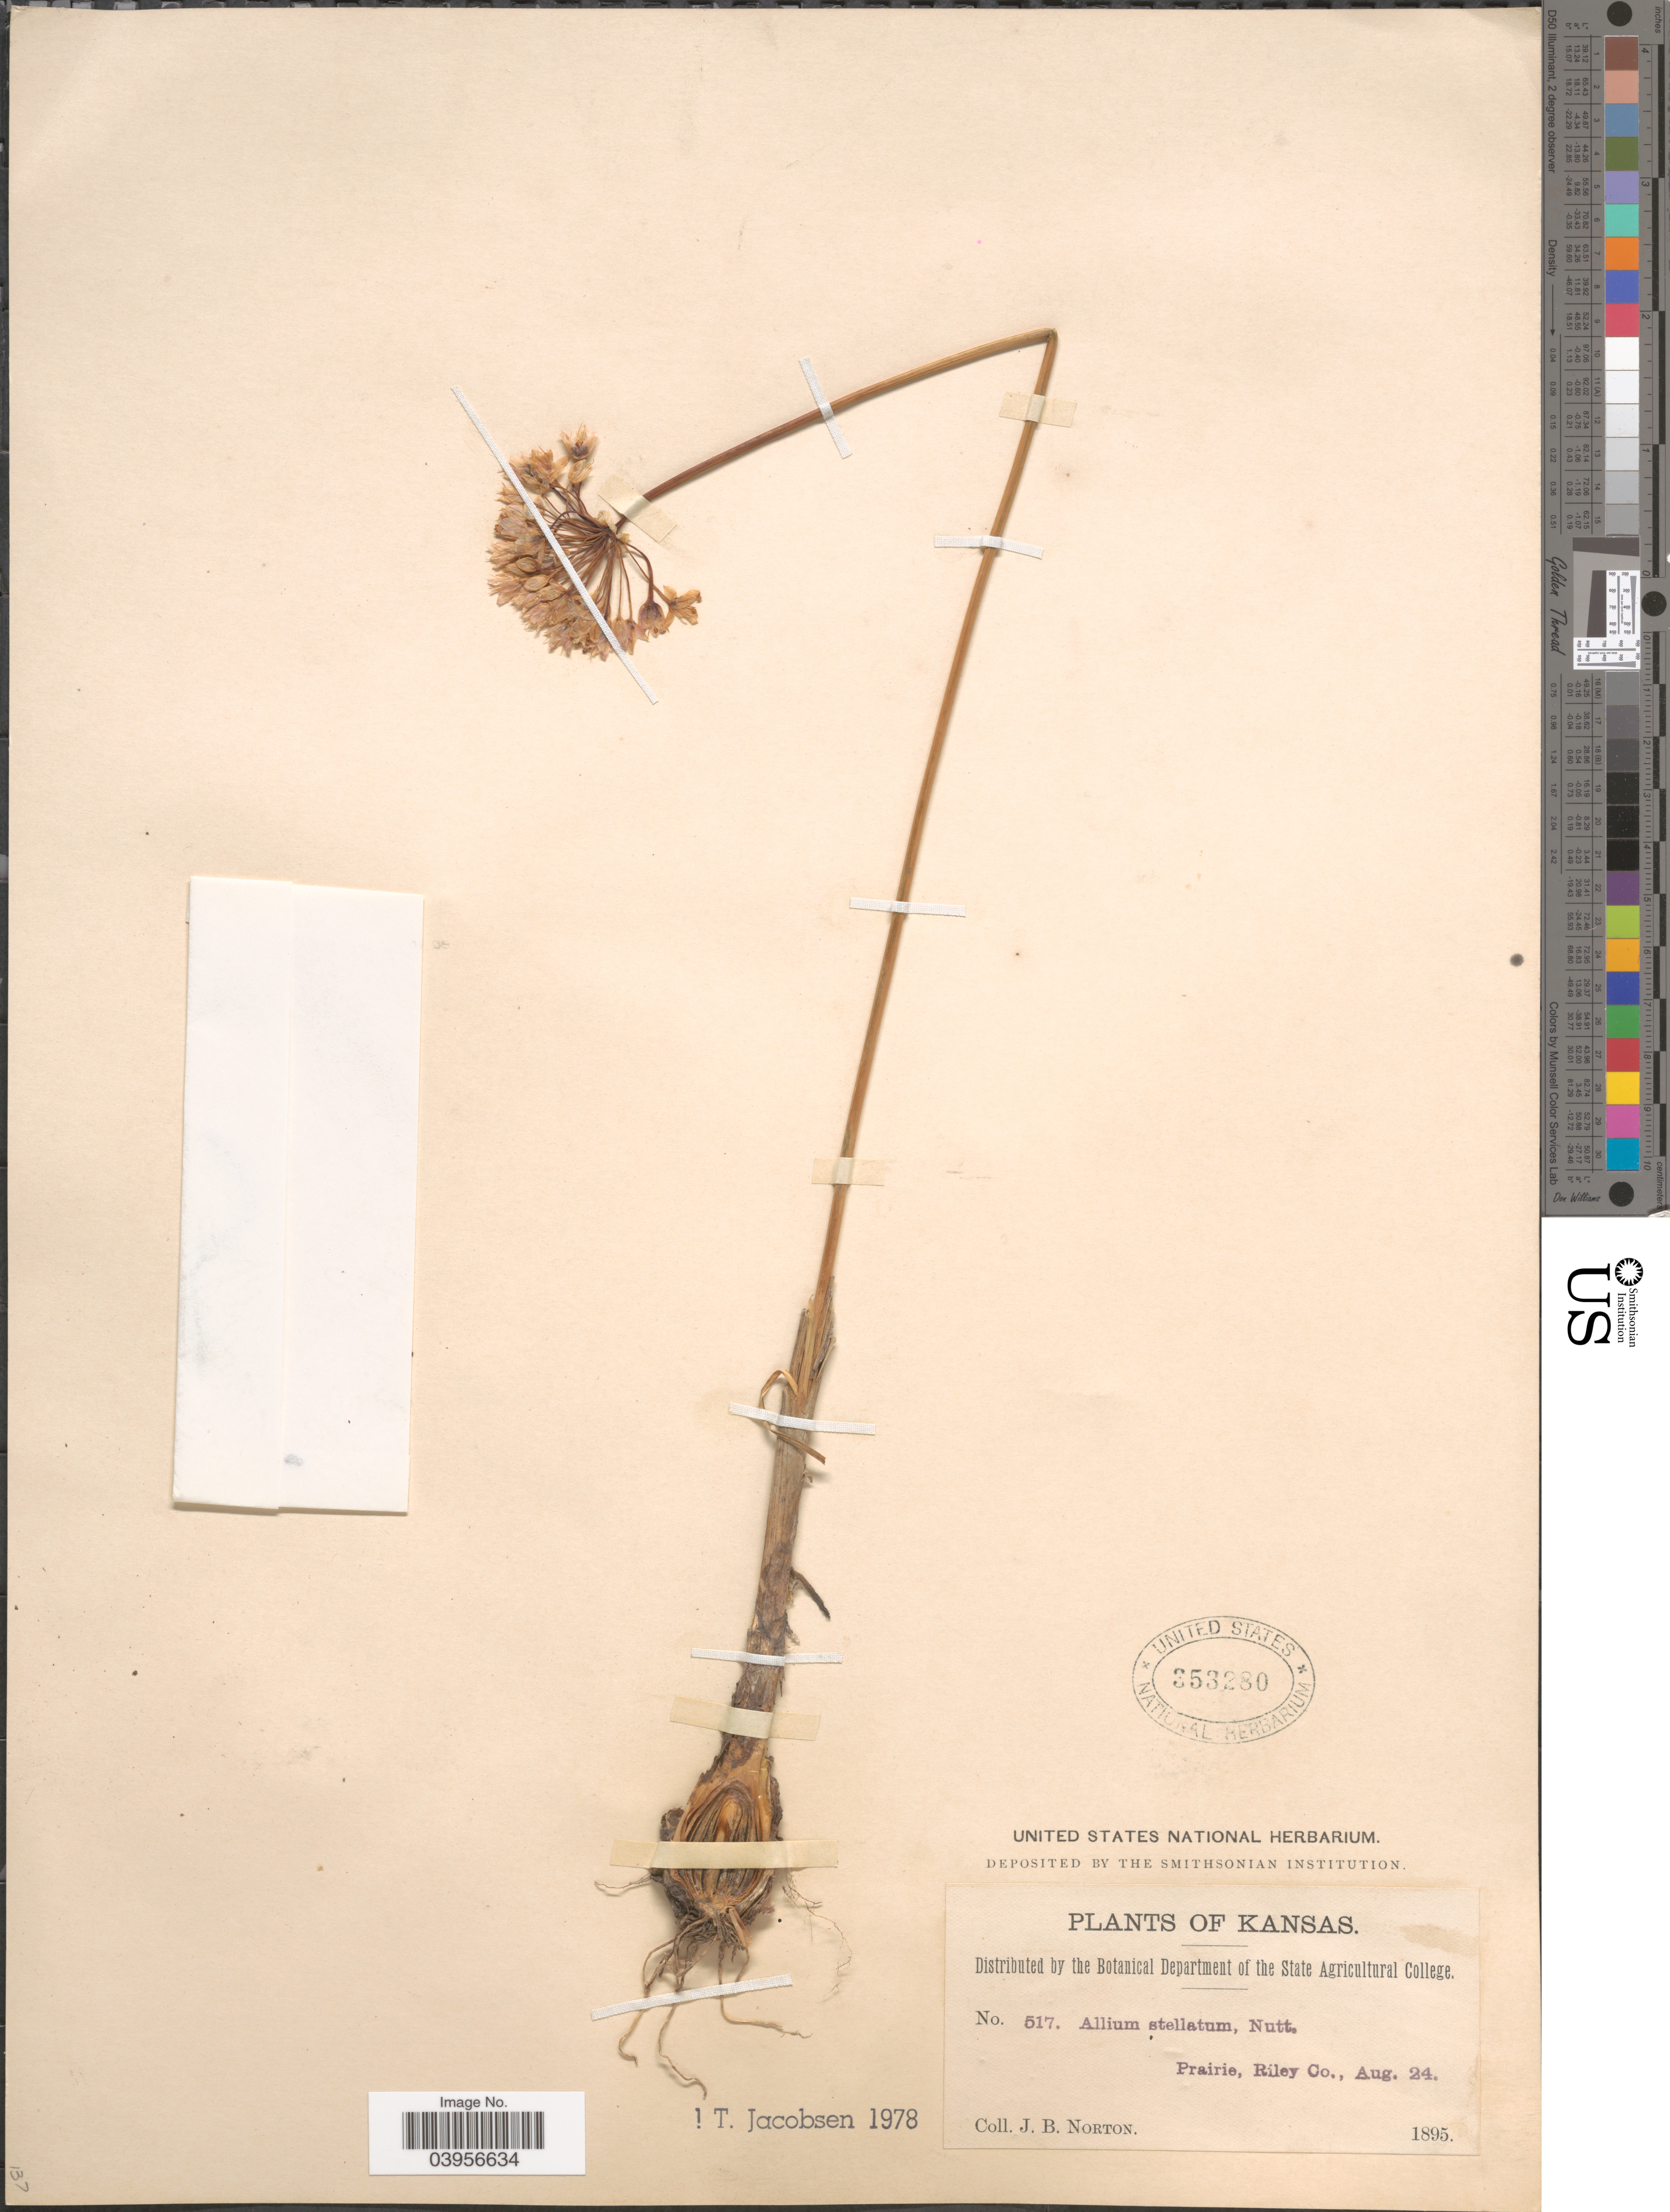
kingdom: Plantae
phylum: Tracheophyta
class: Liliopsida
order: Asparagales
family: Amaryllidaceae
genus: Allium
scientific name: Allium stellatum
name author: Nutt. ex Ker Gawl.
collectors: J. B. Norton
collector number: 517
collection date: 1895-08-24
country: United States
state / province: Kansas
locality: Prairie, Riley Co.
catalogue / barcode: US 353280